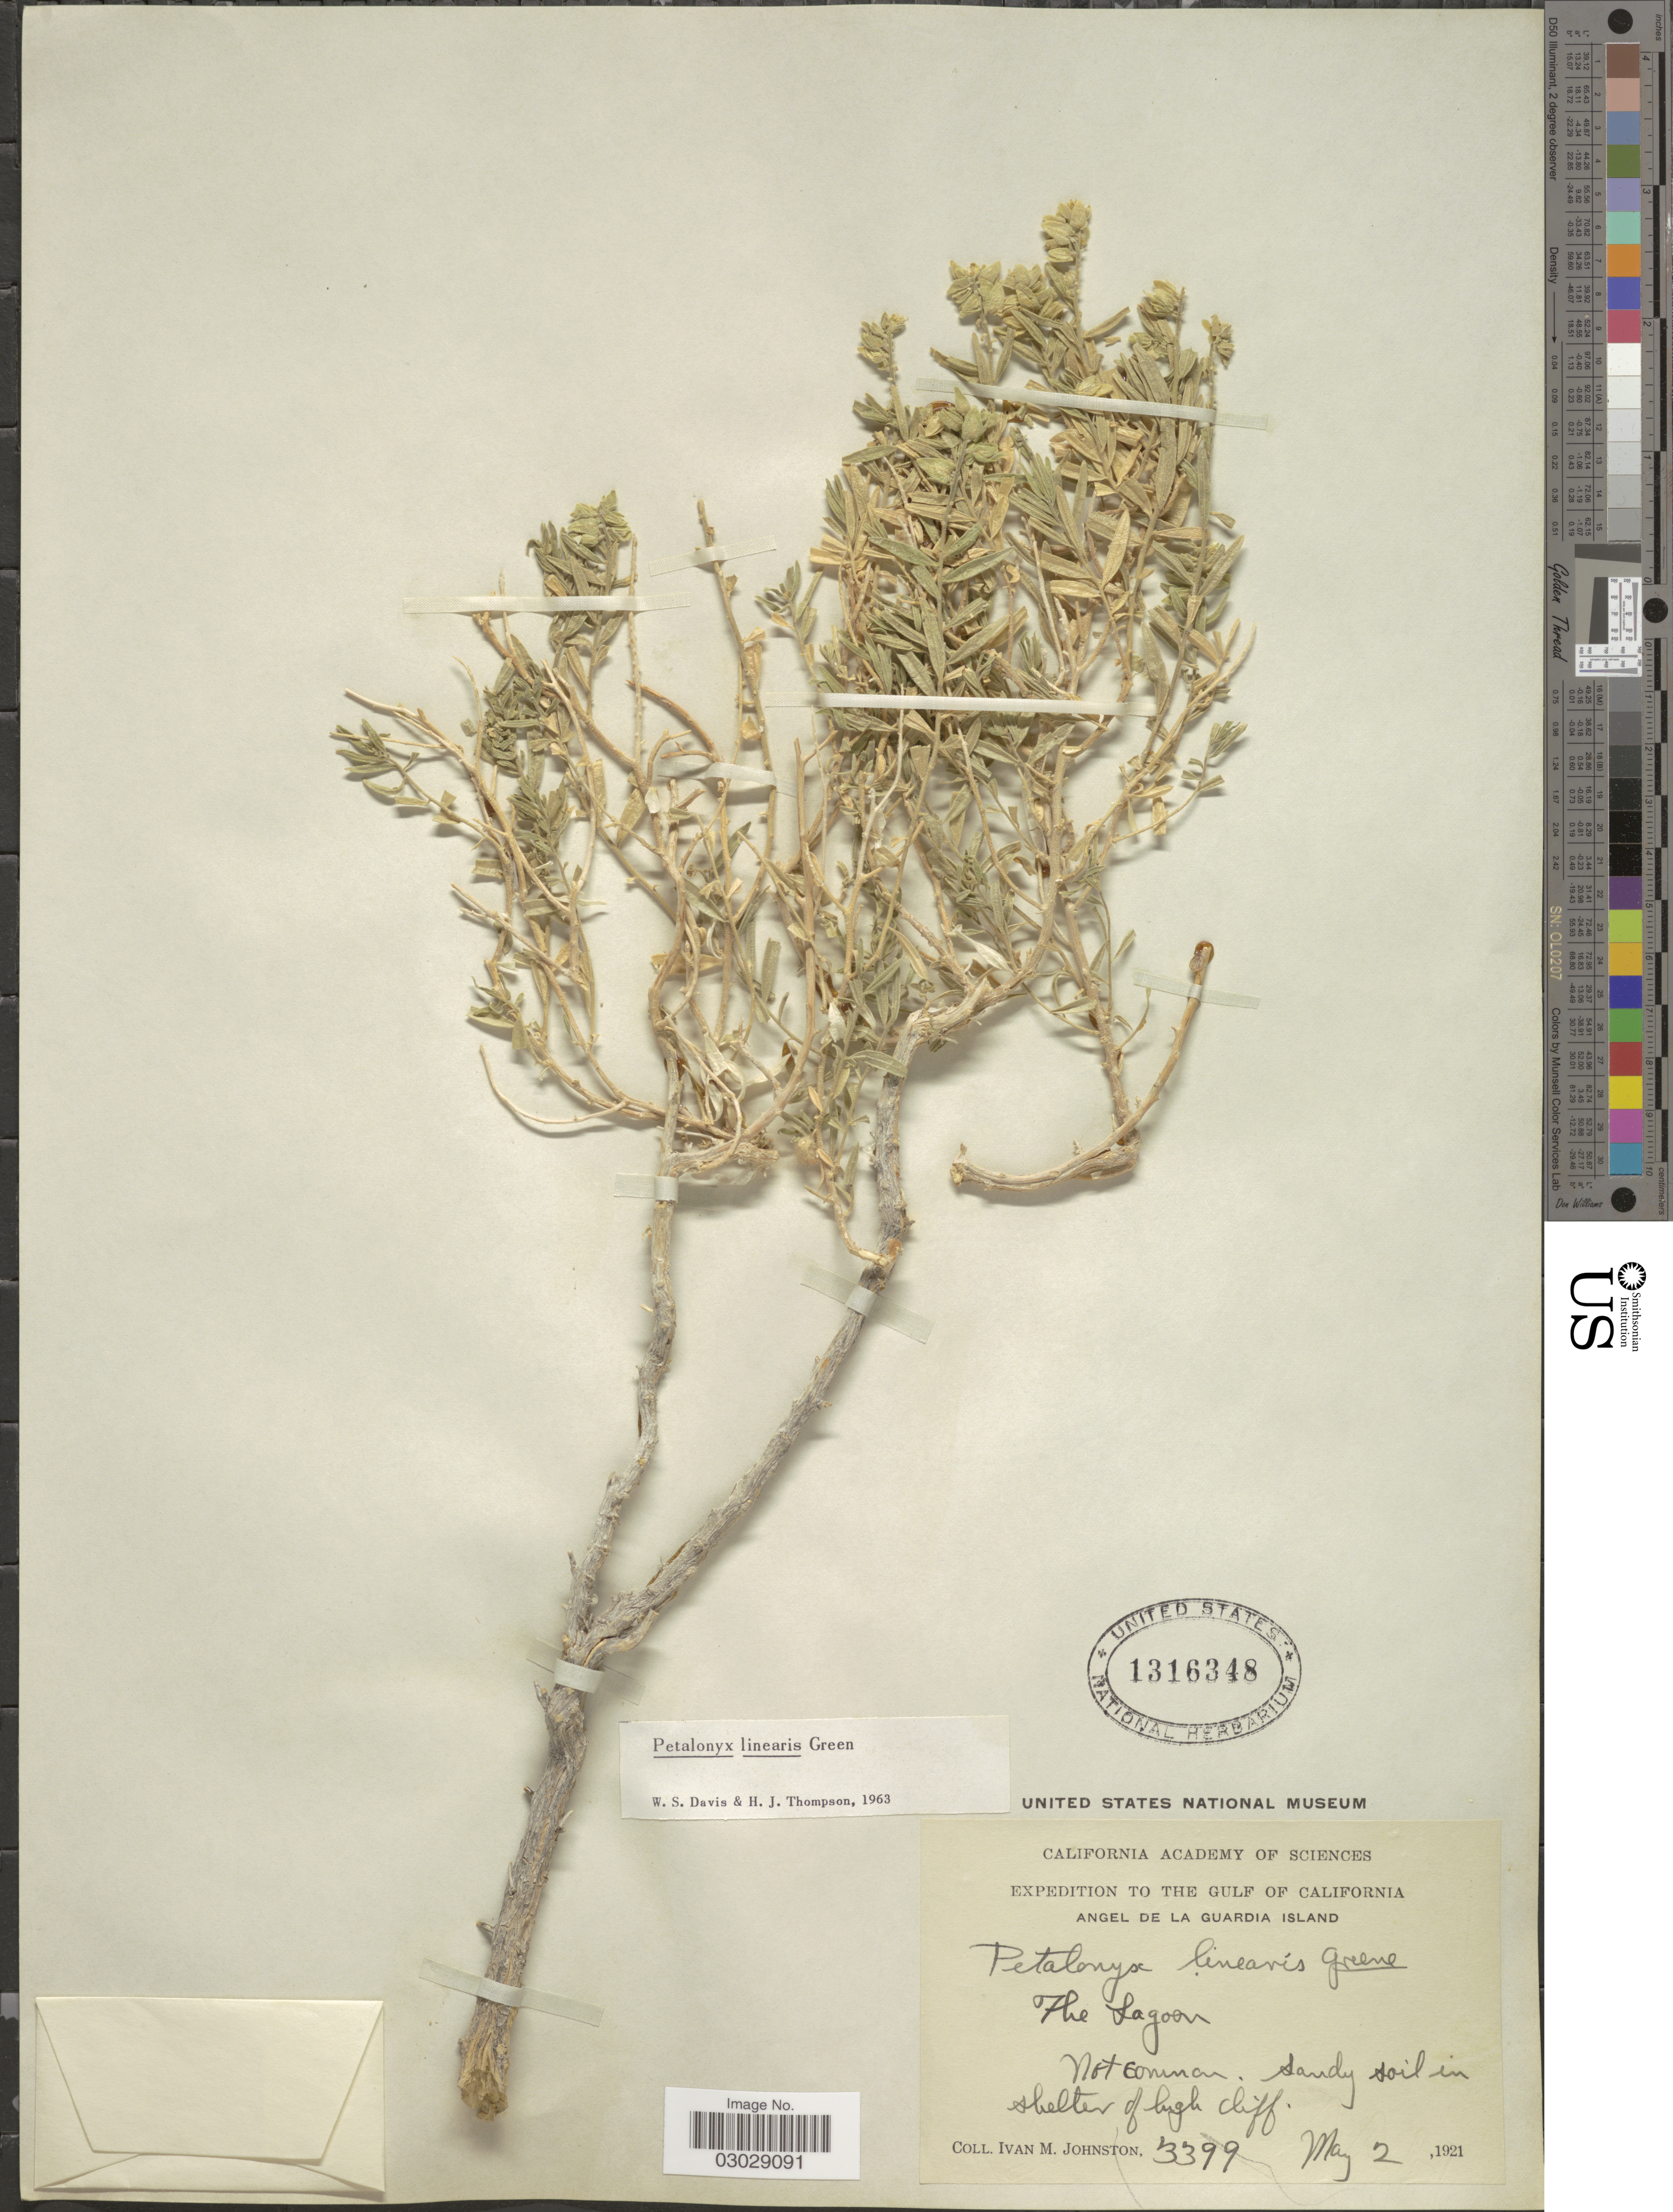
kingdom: Plantae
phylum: Tracheophyta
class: Magnoliopsida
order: Cornales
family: Loasaceae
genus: Petalonyx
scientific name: Petalonyx linearis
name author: Green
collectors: I.M. Johnston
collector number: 3399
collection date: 1921-05-02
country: Mexico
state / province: Baja California Norte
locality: The Gulf of California. Angel de La Guardia Island. The Lagoon.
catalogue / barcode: US 1316348